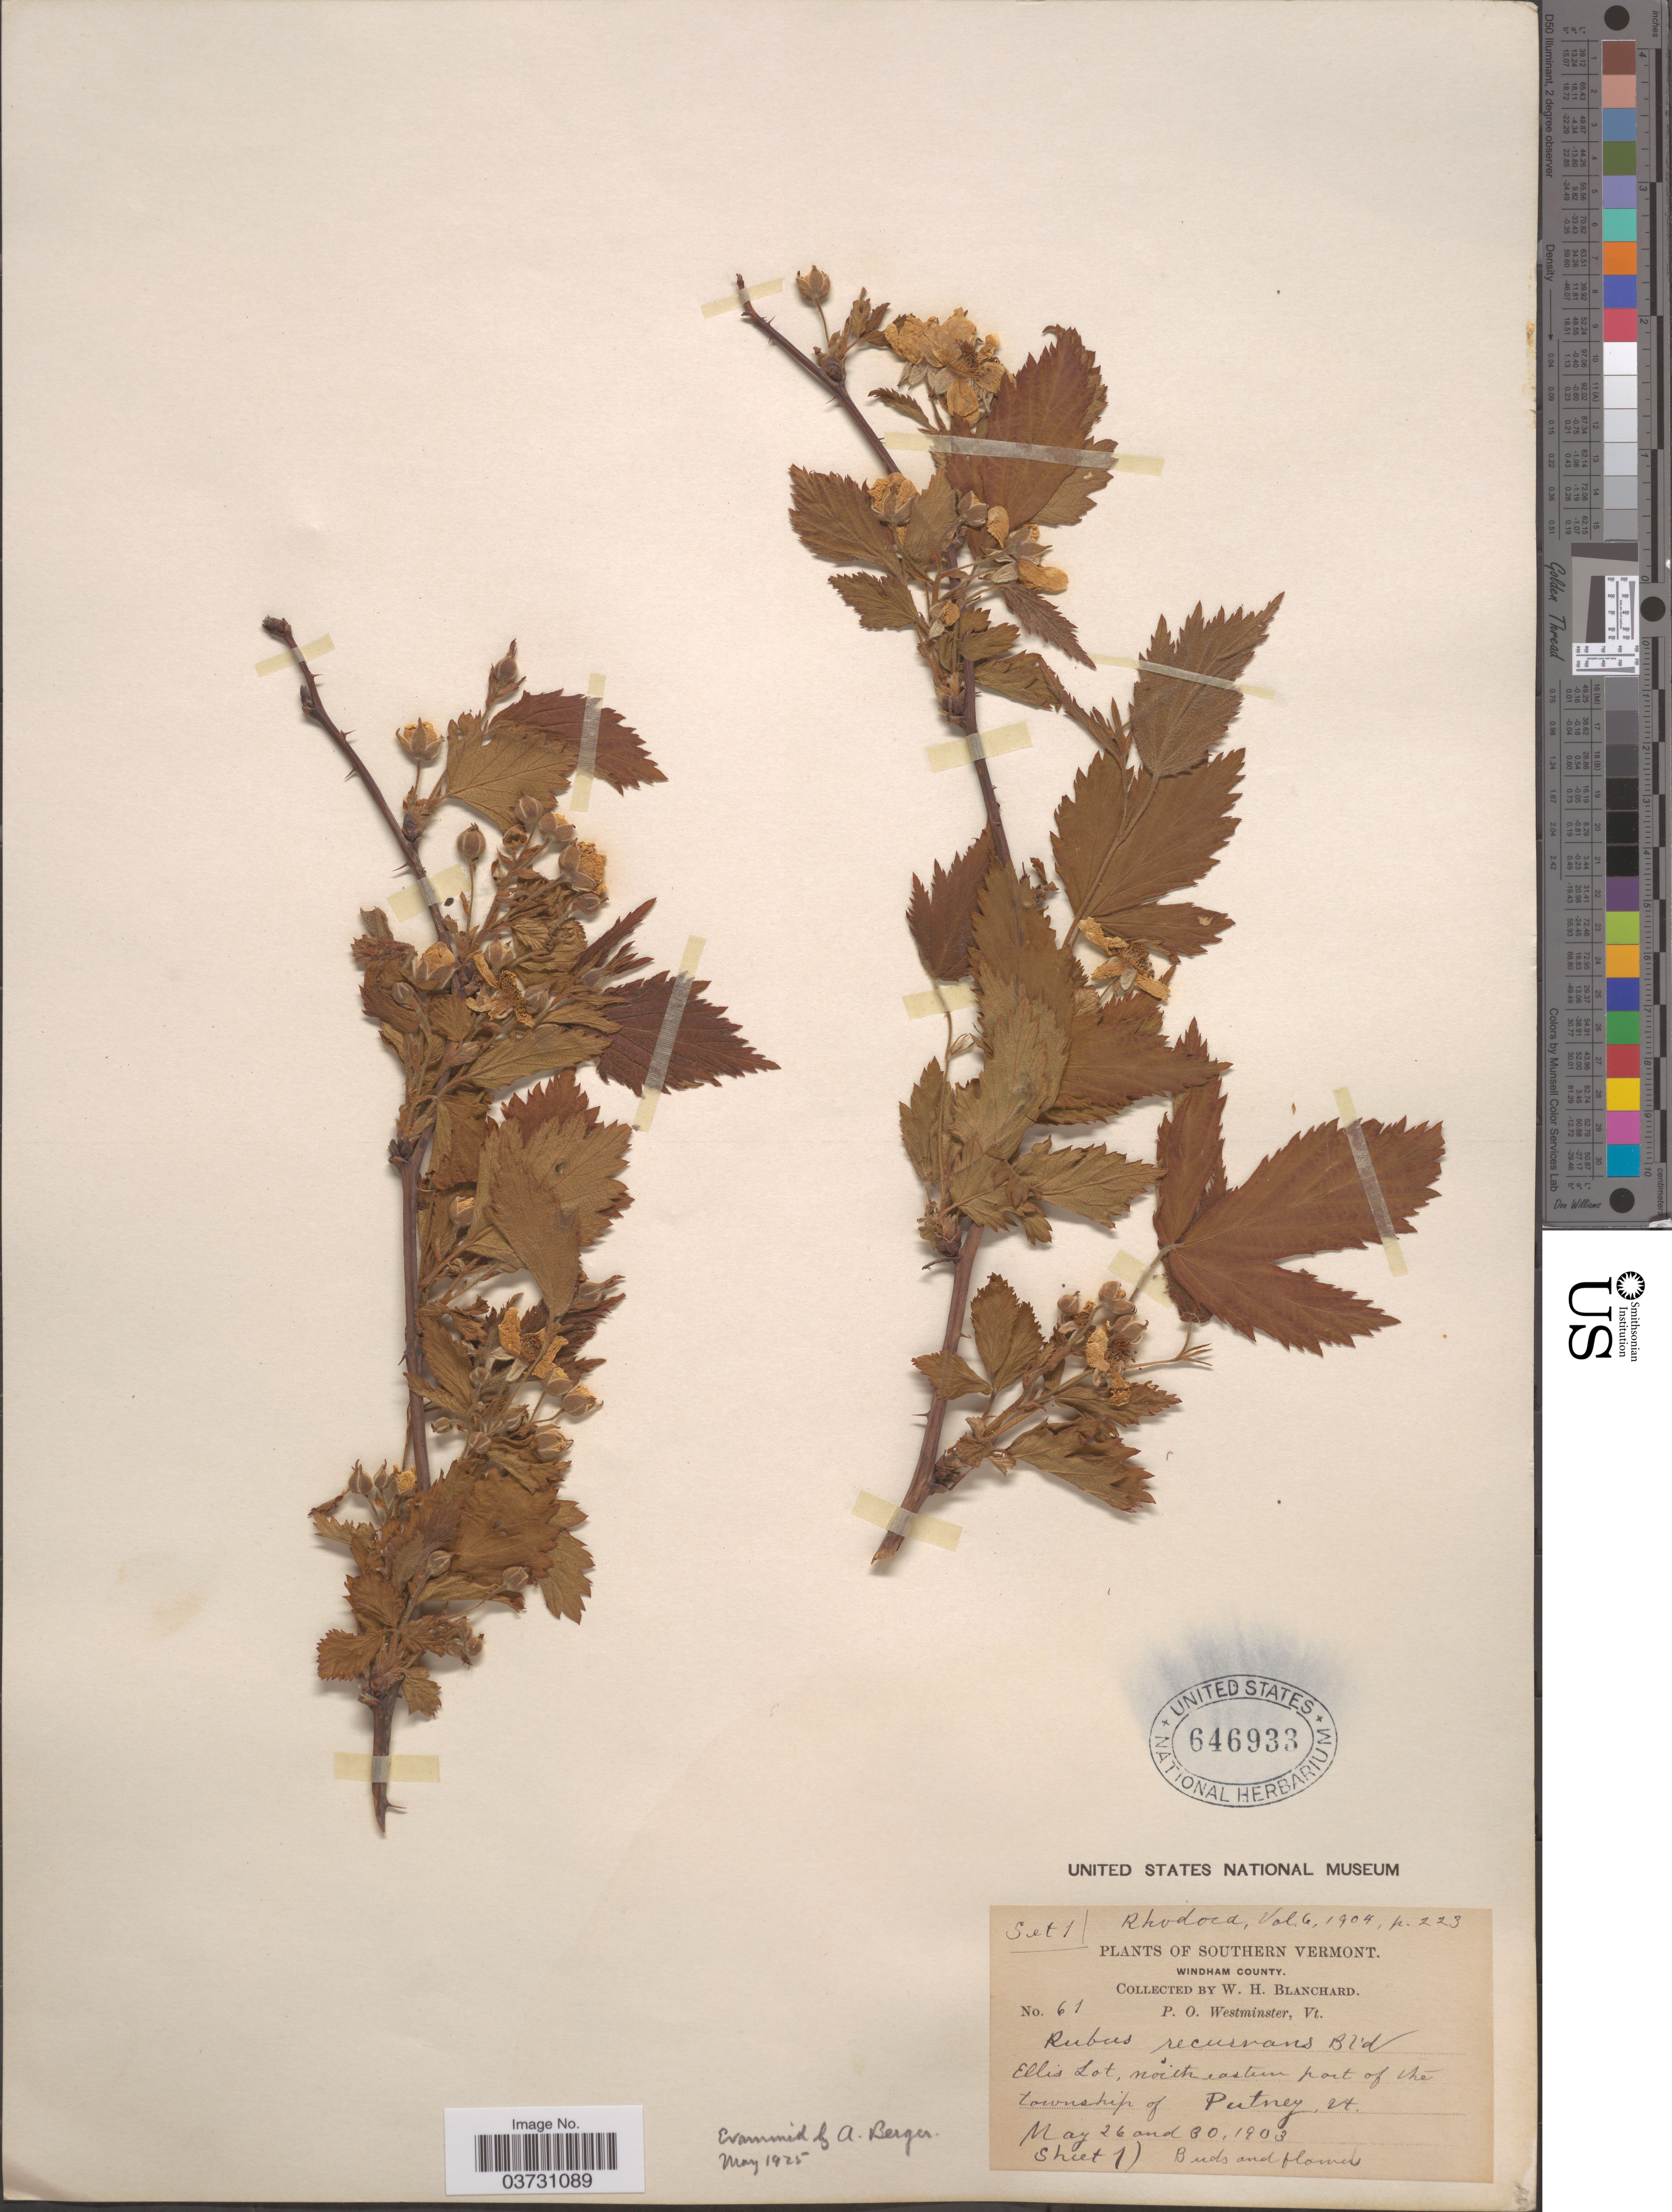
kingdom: Plantae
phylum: Tracheophyta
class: Magnoliopsida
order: Rosales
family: Rosaceae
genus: Rubus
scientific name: Rubus recurvans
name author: Blanch.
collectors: W. H. Blanchard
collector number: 61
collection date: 1903-05-26/1903-05-30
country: United States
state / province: Vermont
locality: Southern Vermont. Windham County. Ellis Lot, northeastern port of the township of Putney.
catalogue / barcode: US 646933